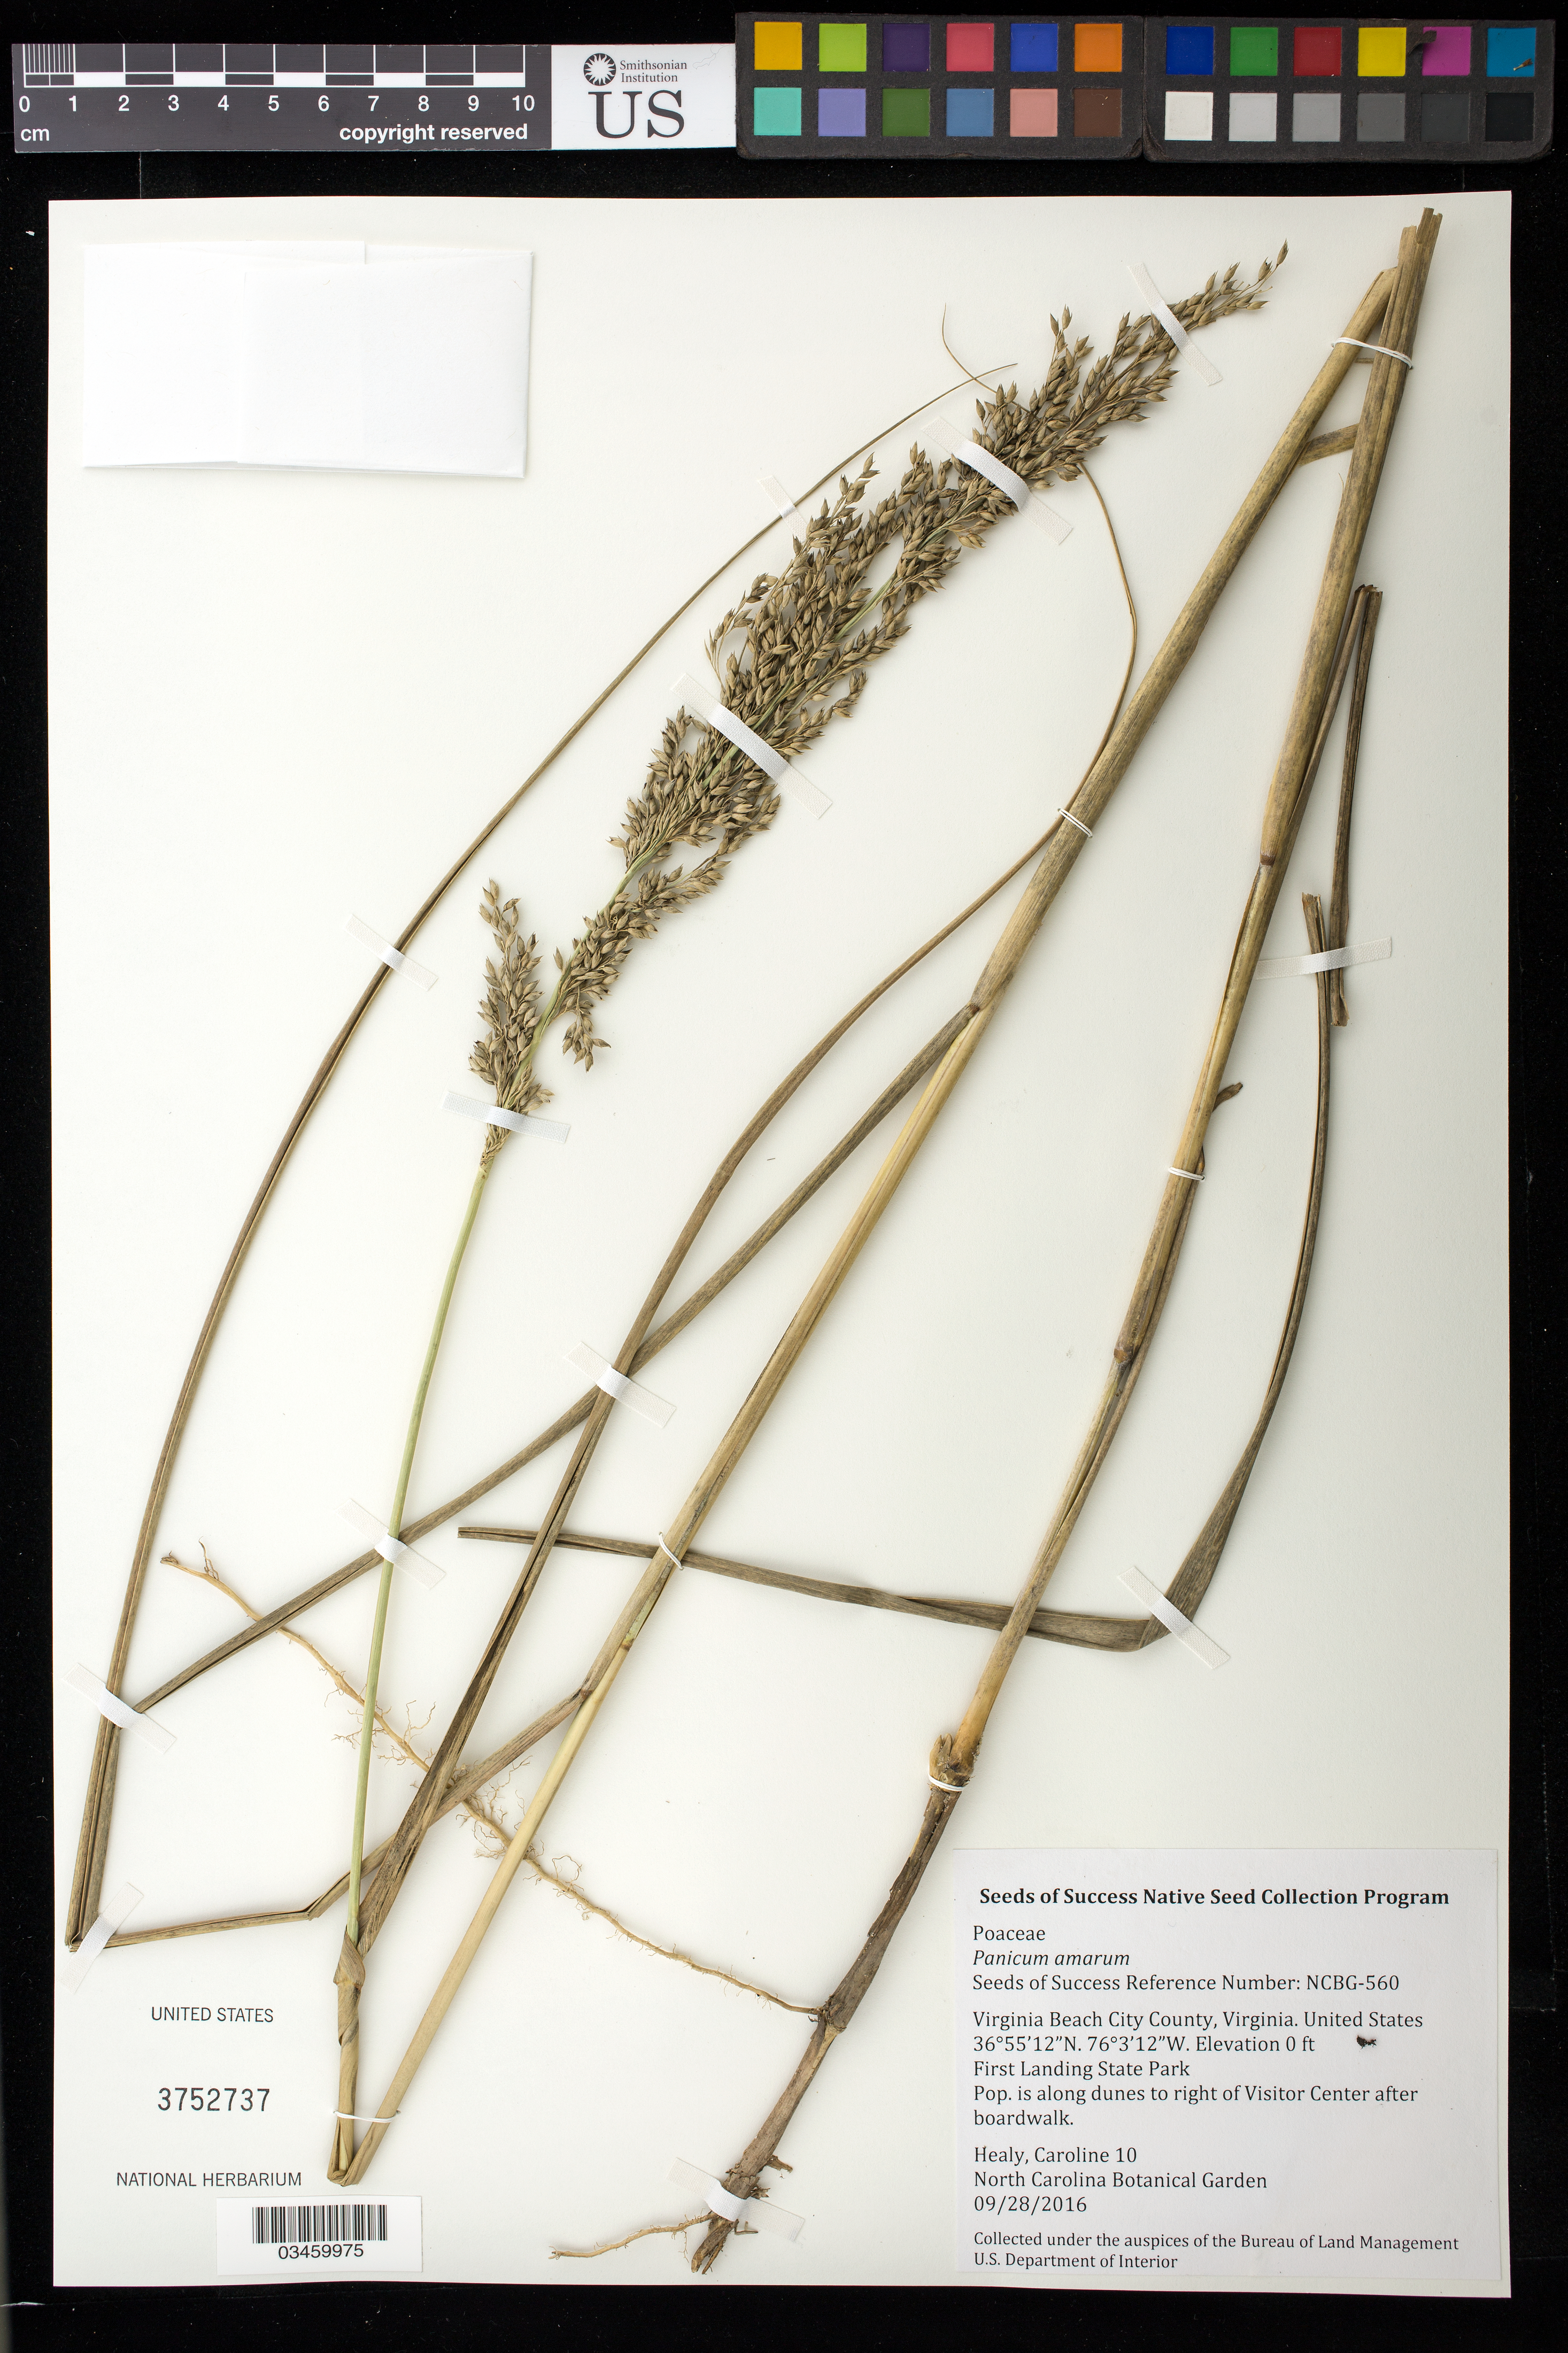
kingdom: Plantae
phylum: Tracheophyta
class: Liliopsida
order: Poales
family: Poaceae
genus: Panicum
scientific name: Panicum amarum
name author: Elliott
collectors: C. Healy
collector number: NCBG-560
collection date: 2016-09-28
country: United States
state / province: Virginia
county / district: City of Virginia Beach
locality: First Landing State Park, Dunes by Visitor's Center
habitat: South Atlantic Loamy Coastal Dunegrass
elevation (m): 0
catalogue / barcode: US 3752737